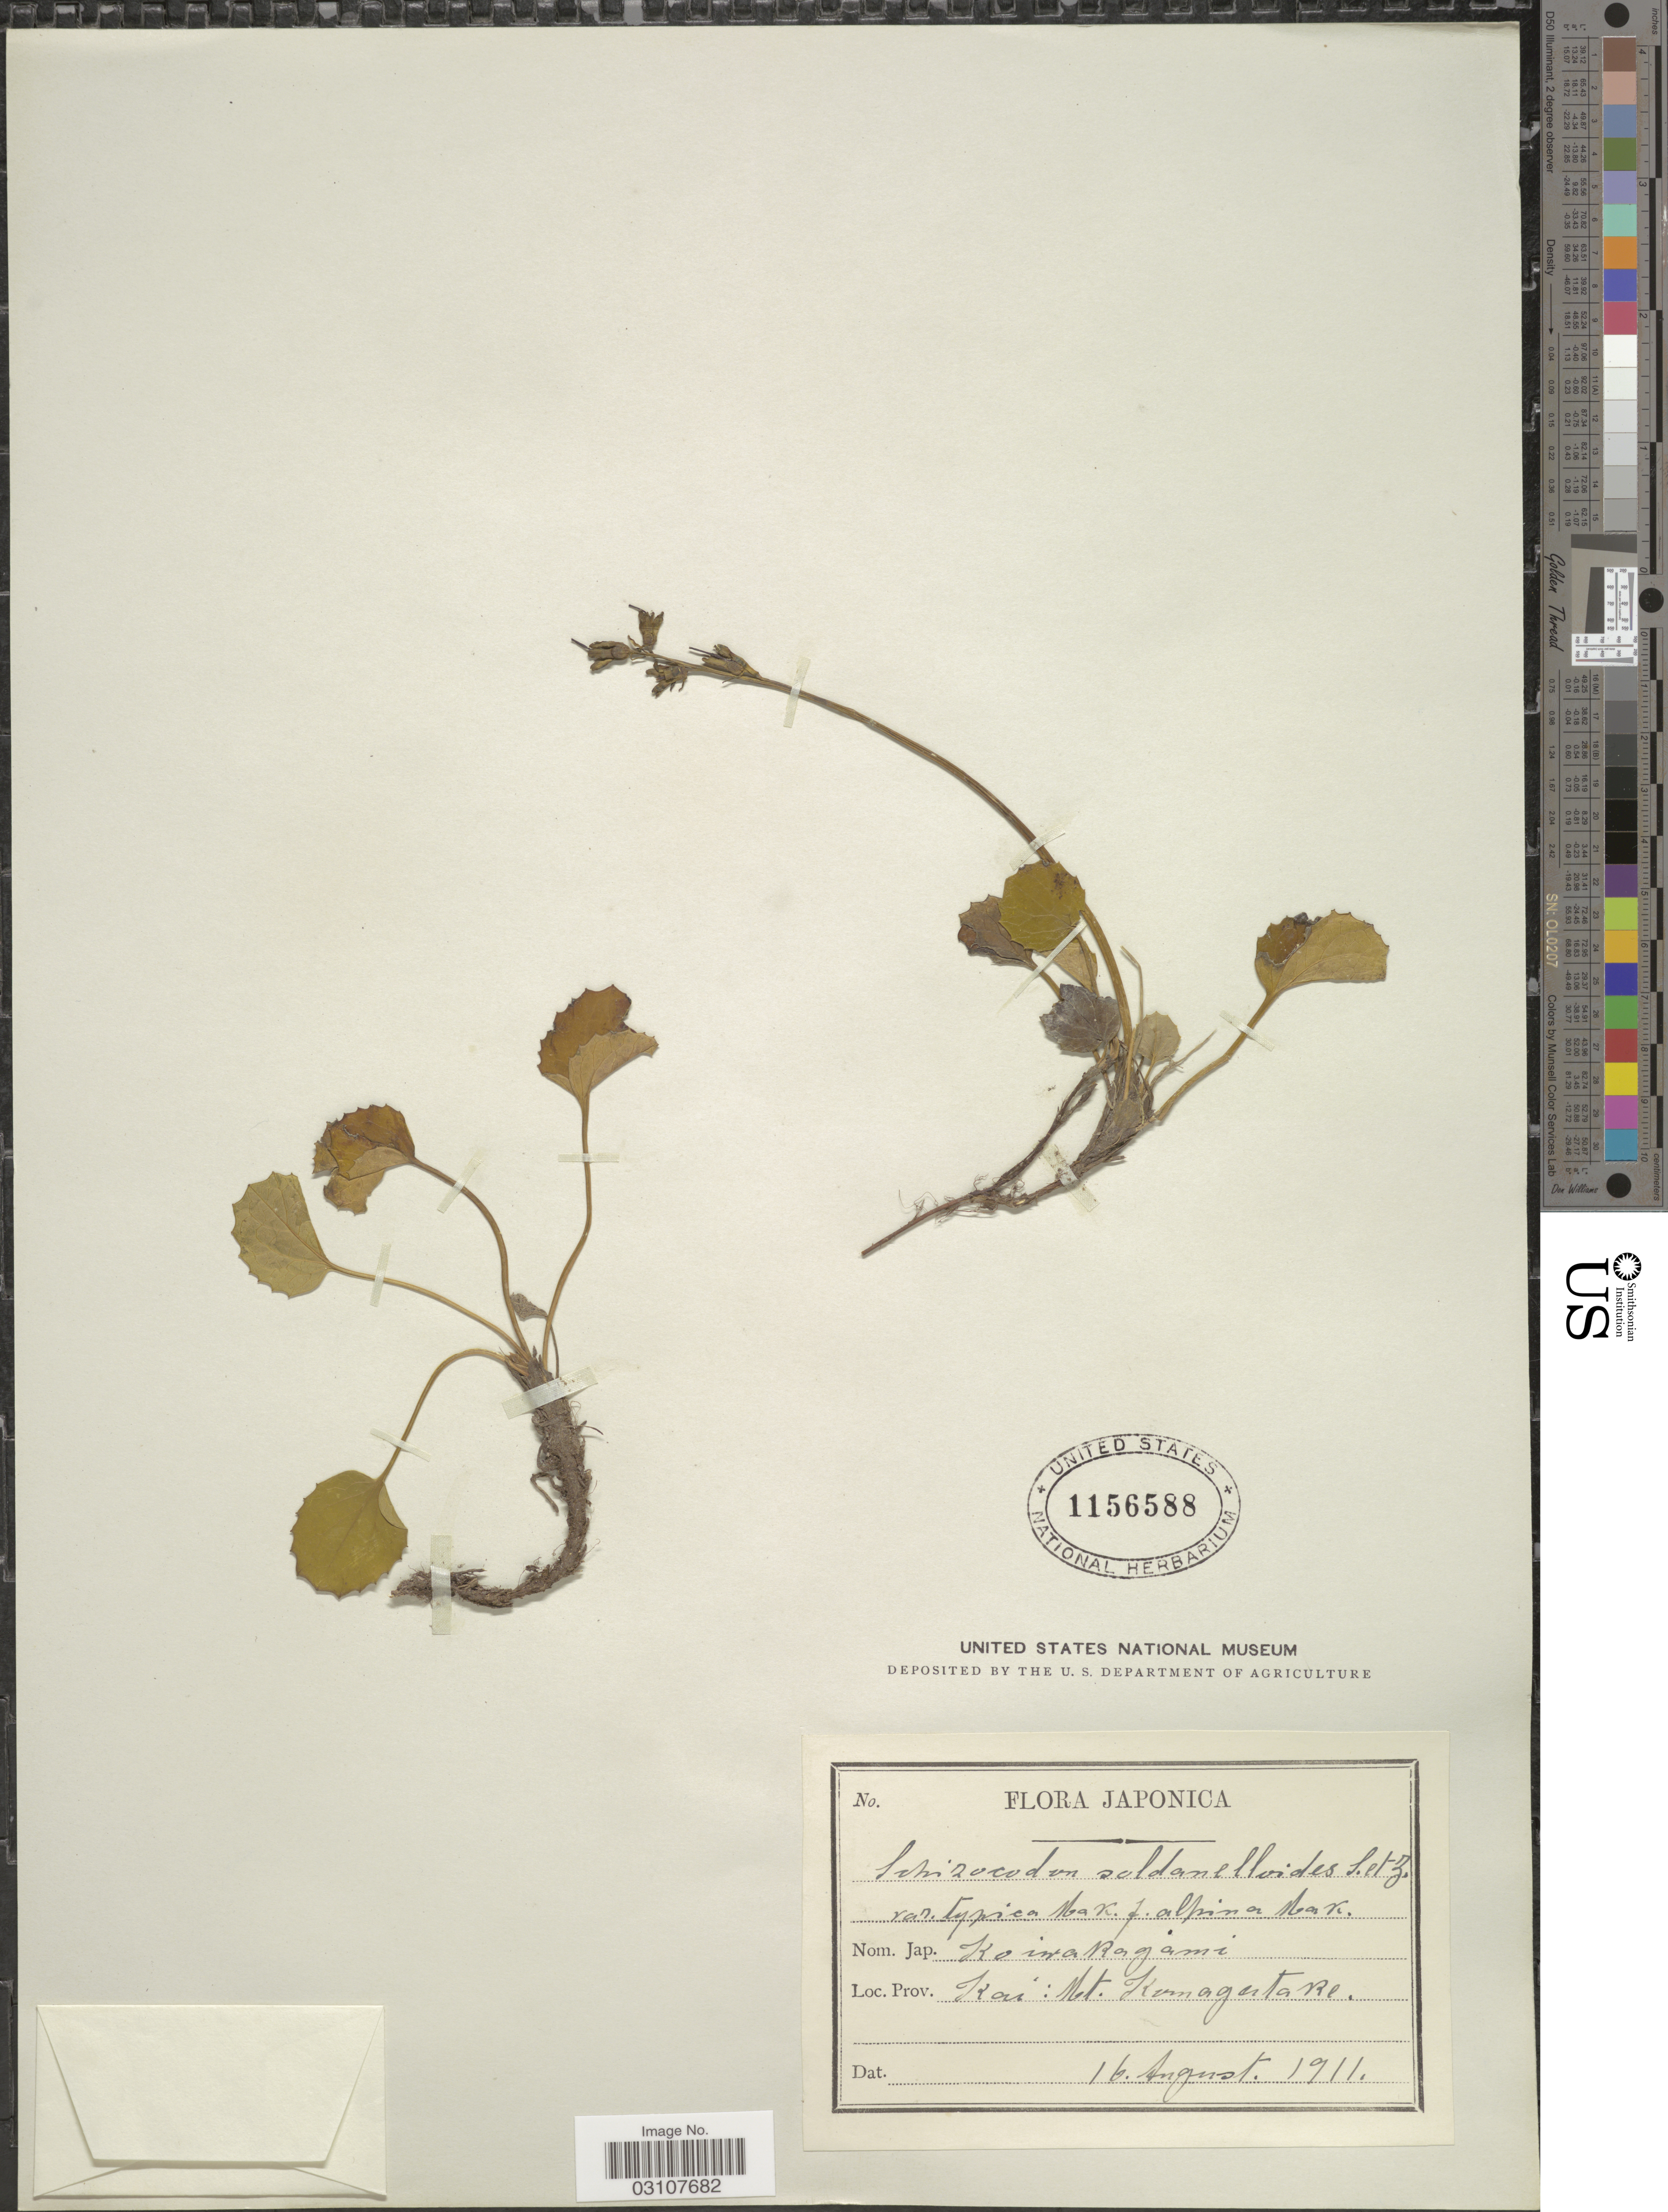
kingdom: Plantae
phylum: Tracheophyta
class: Magnoliopsida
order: Ericales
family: Diapensiaceae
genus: Shortia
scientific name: Shortia soldanelloides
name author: (Siebold & Zucc.) Makino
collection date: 1911-08-16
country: Japan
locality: Kai: Mt. Komagatake.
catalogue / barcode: US 1156588